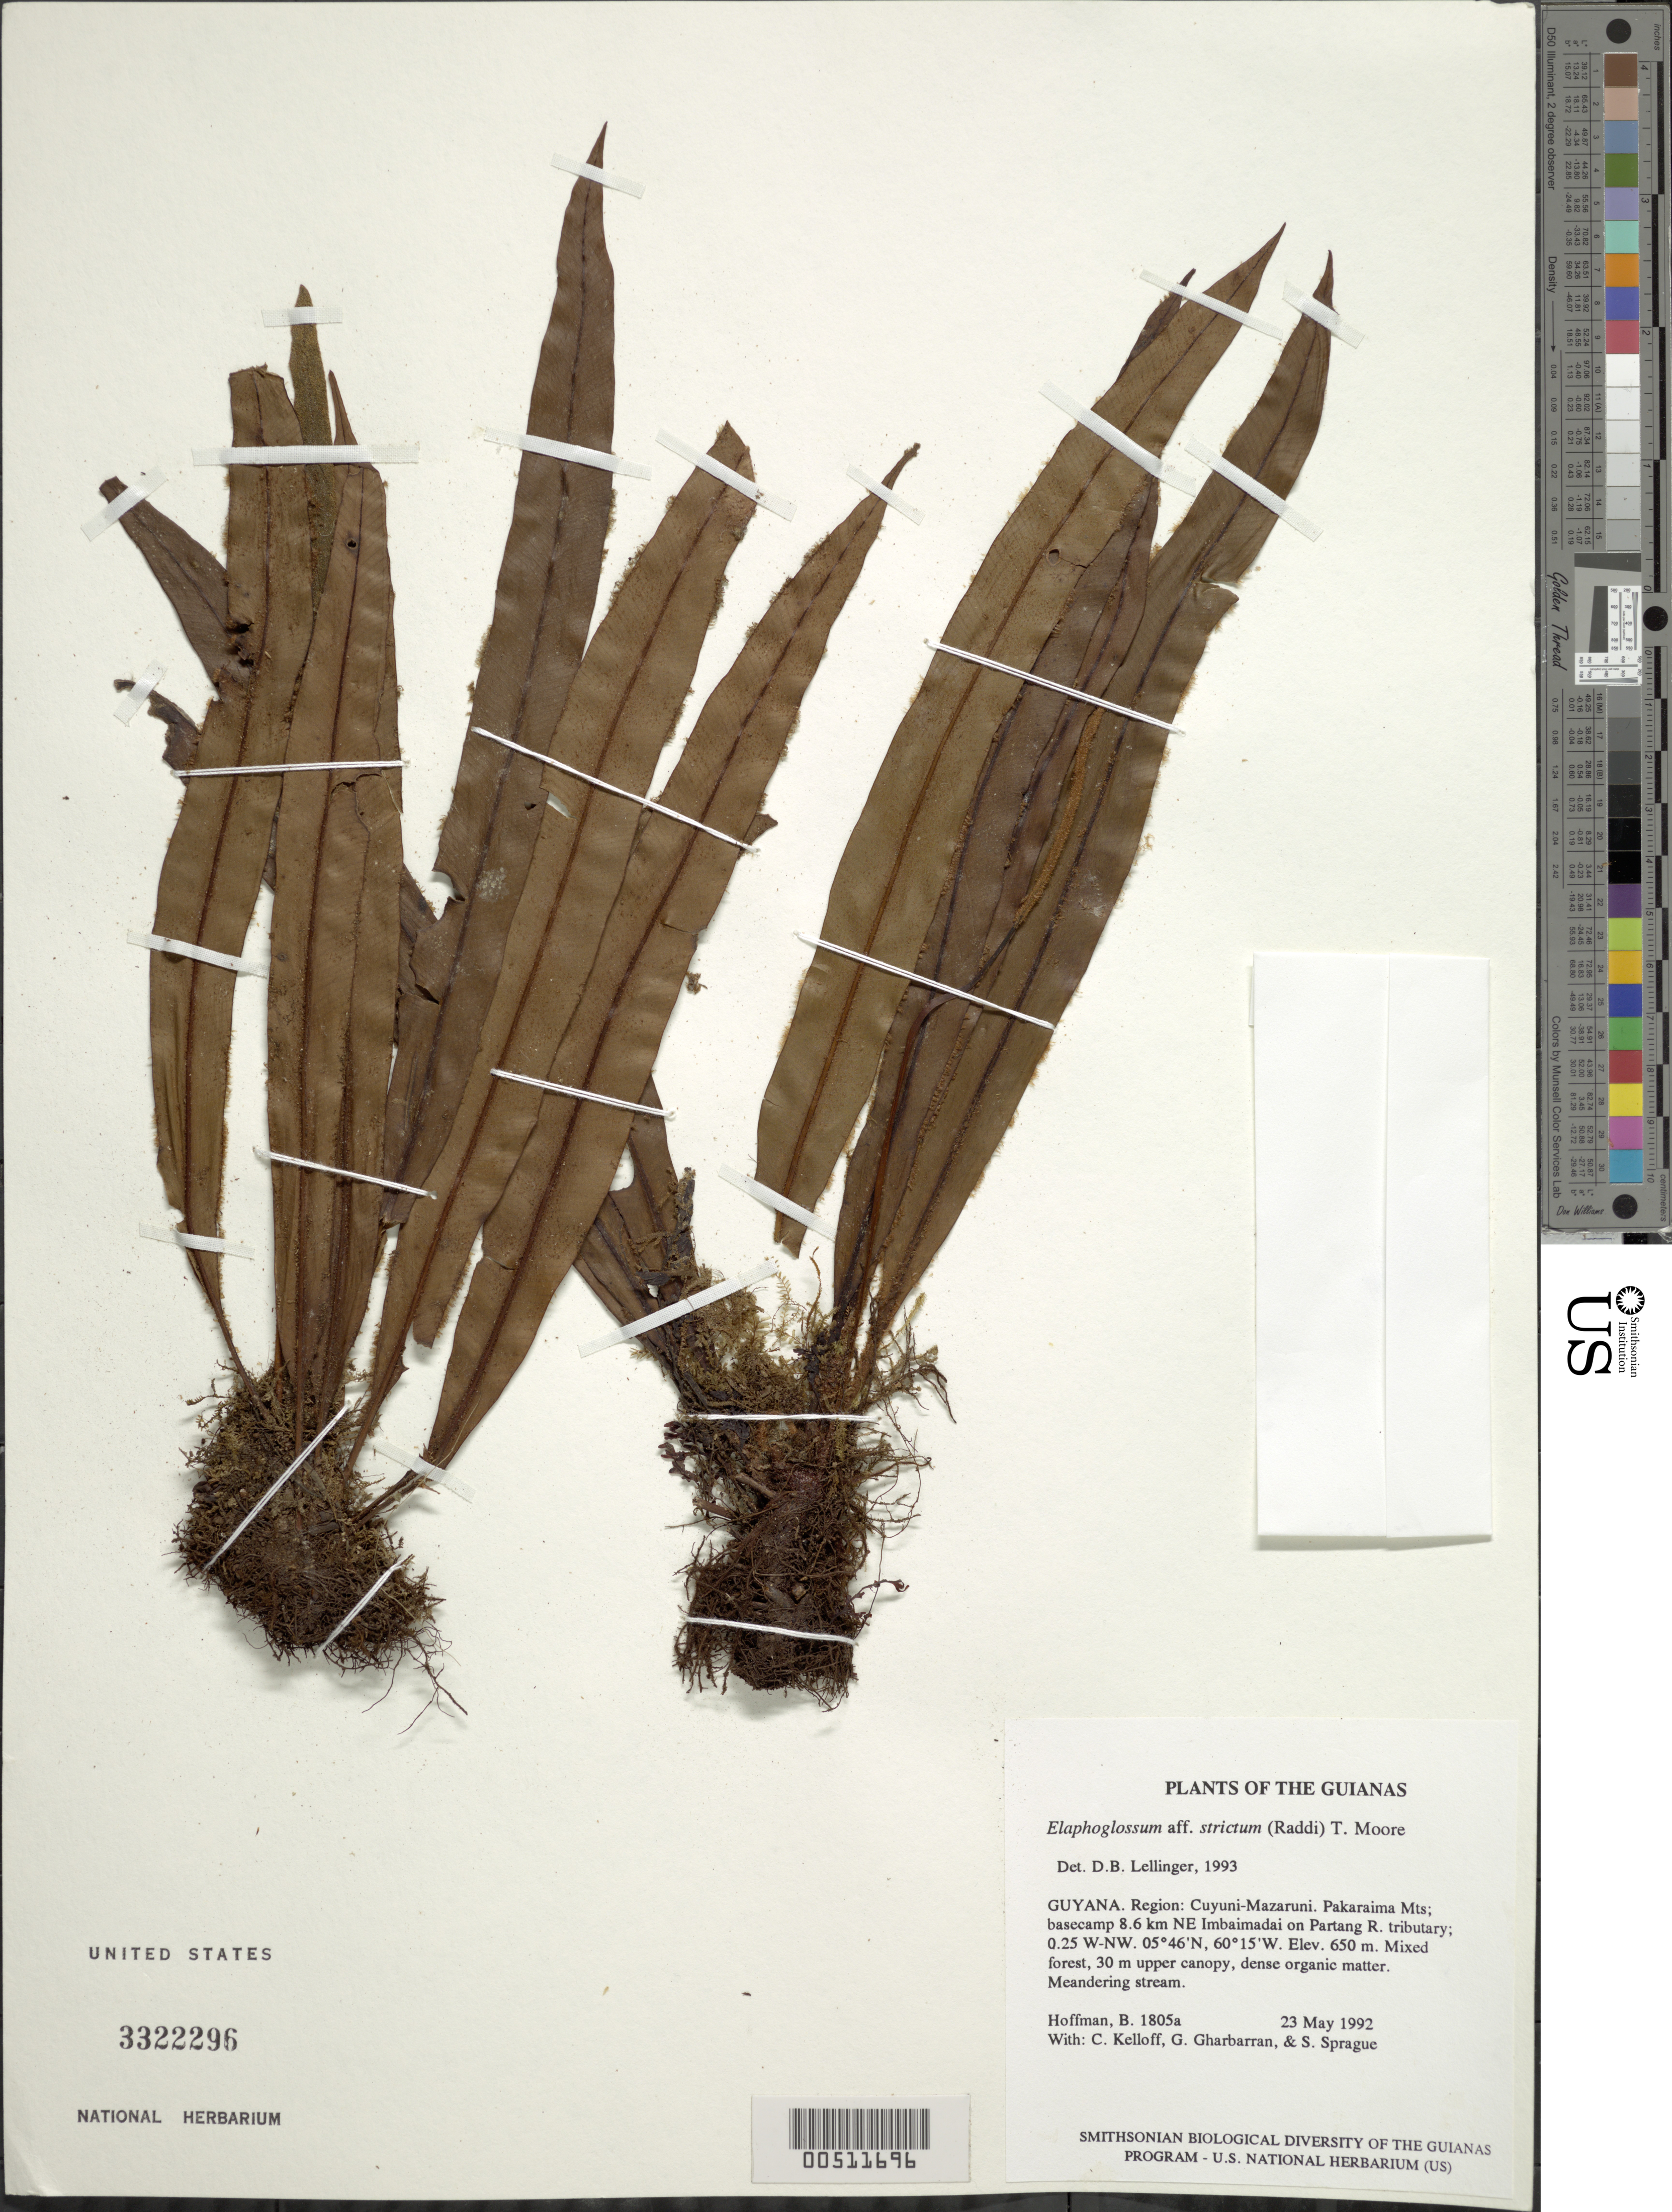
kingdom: Plantae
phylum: Tracheophyta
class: Polypodiopsida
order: Polypodiales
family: Dryopteridaceae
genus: Elaphoglossum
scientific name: Elaphoglossum strictum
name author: (Raddi) T. Moore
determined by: Lellinger, David B., (BOT), Smithsonian Institution - National Museum of Natural History (UNITED STATES)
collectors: B. Hoffman, C. L. Kelloff, G. Gharbarran & S. Sprague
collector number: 1805 a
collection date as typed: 23 May 1992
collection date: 1992-05-23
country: Guyana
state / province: Cuyuni-Mazaruni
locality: Pakaraima Mts; basecamp 8.6 km NE Imbaimadai on Partang River tributary; 0.25 - 0.40 km WNW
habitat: Mixed forest, 30 m upper canopy, dense organic matter. Meandering stream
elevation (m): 650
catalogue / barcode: US 3322296